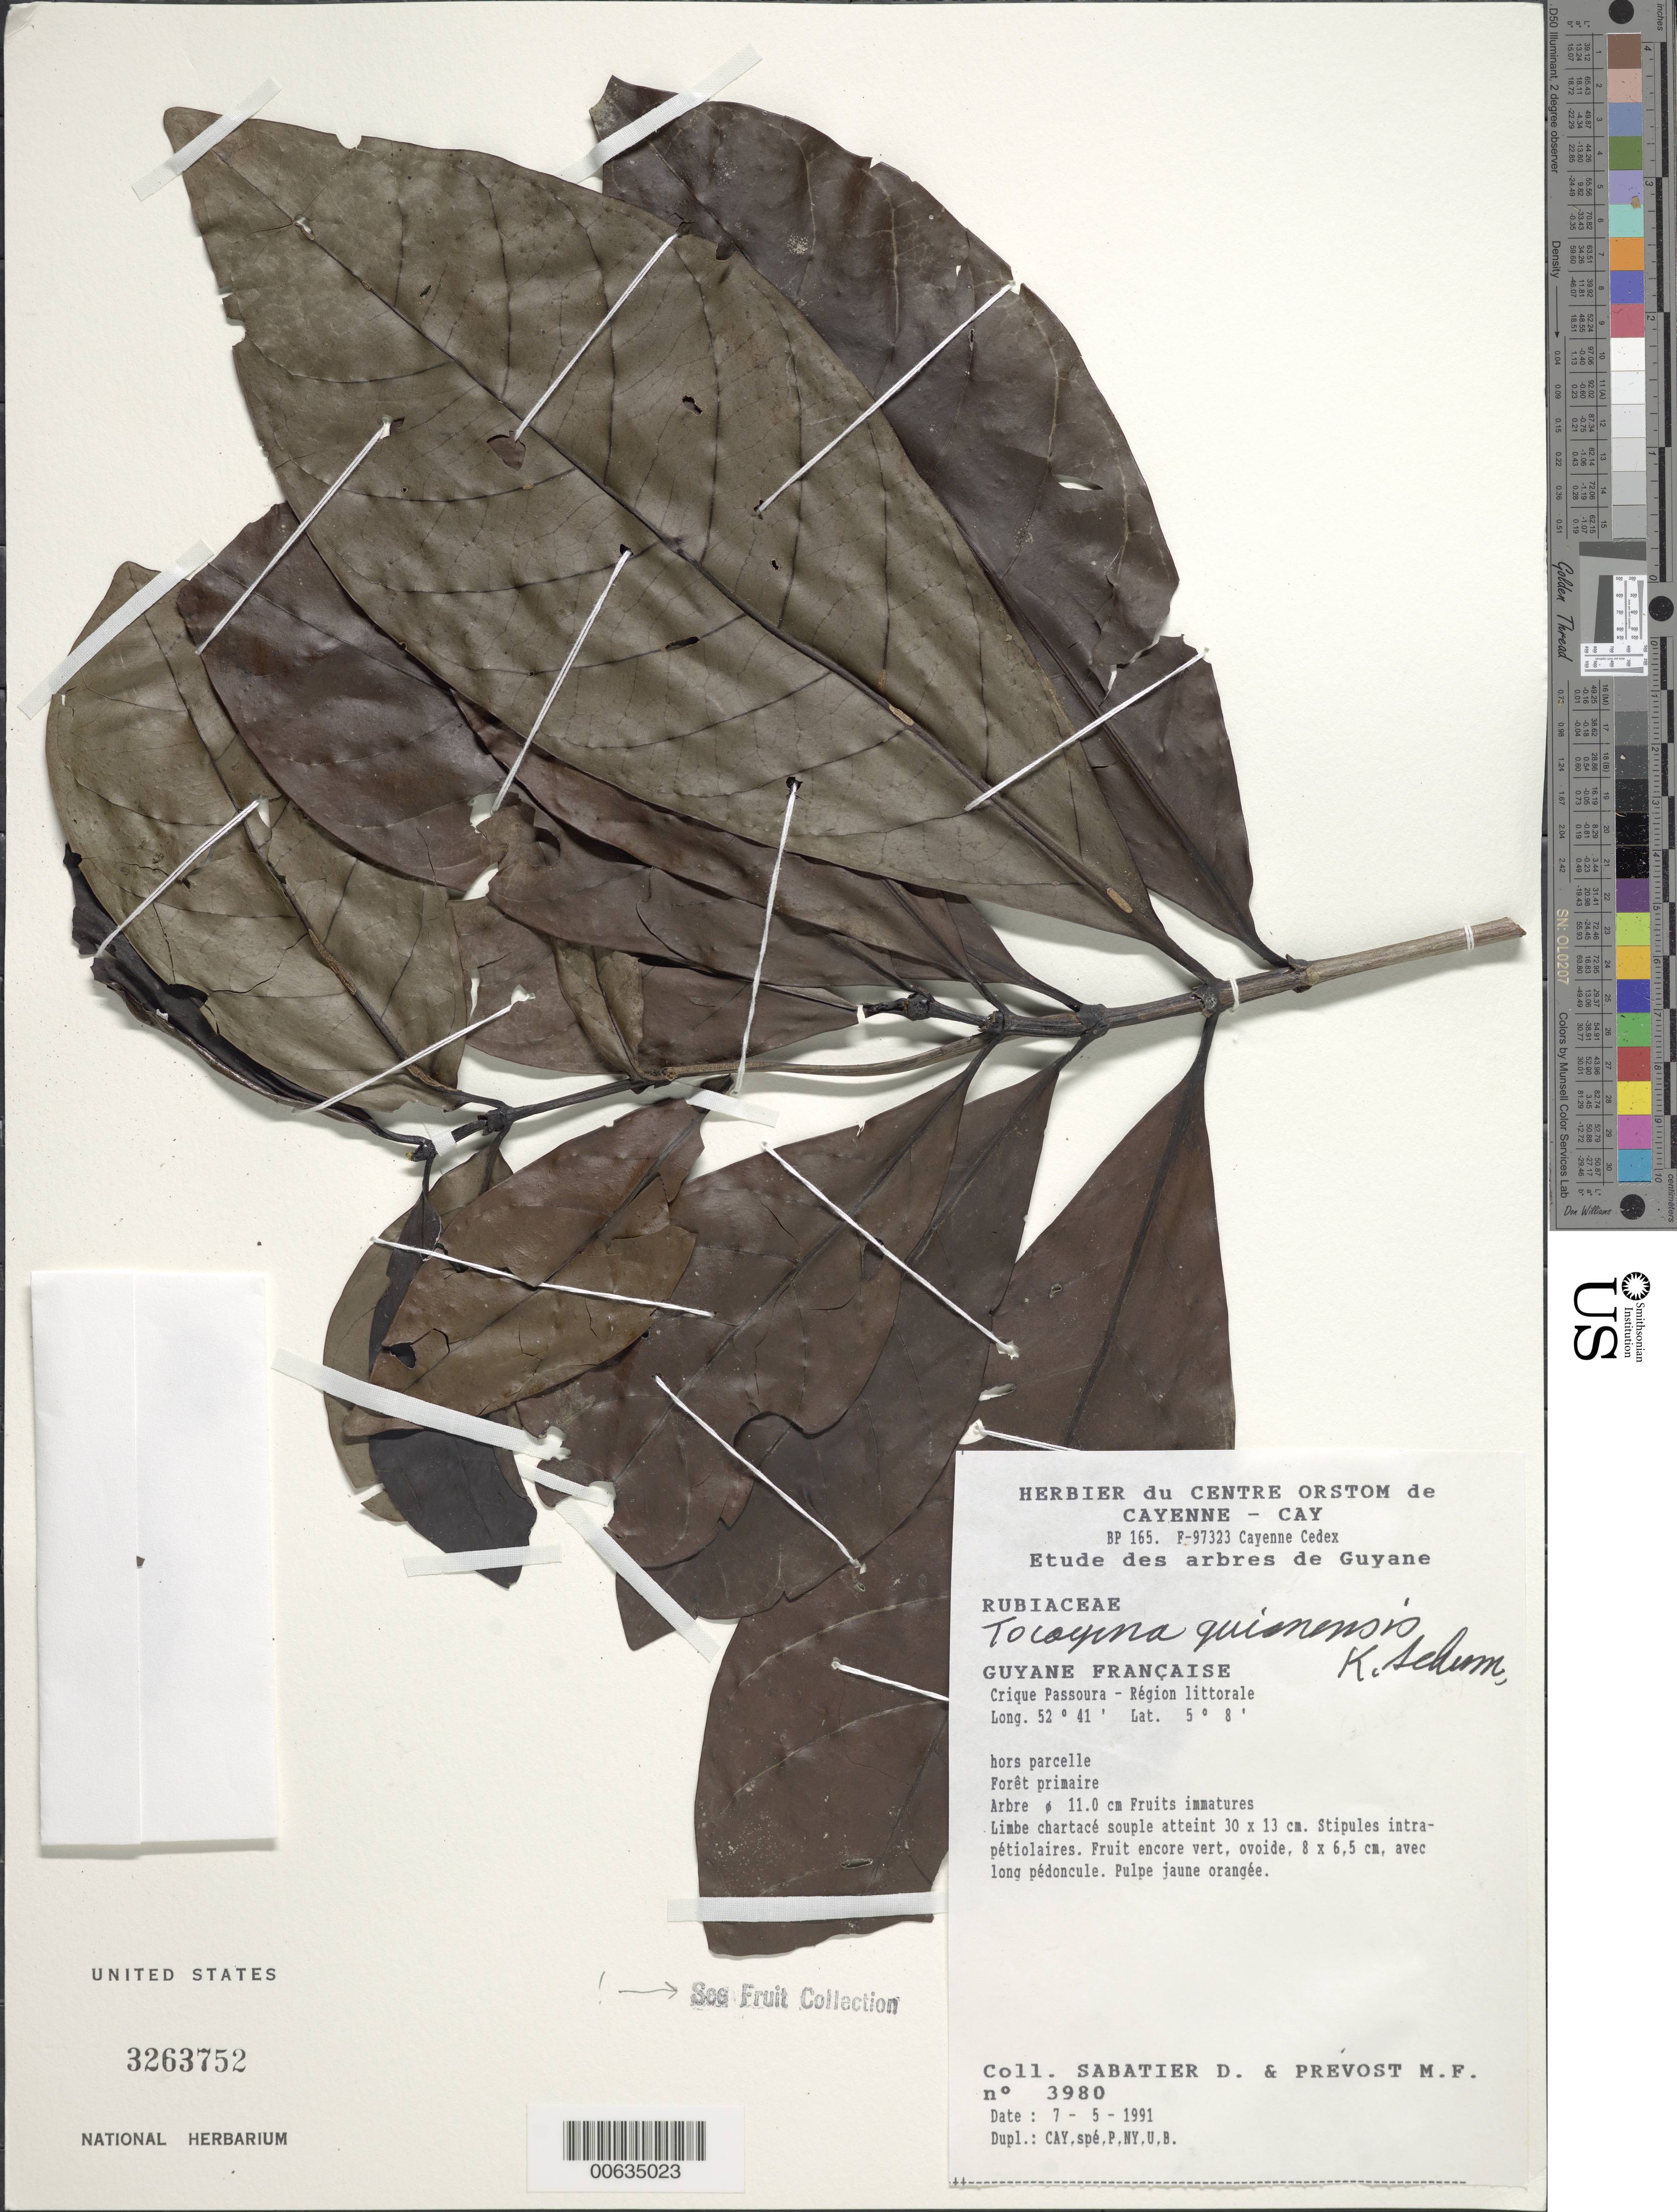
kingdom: Plantae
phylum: Tracheophyta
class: Magnoliopsida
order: Gentianales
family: Rubiaceae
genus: Tocoyena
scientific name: Tocoyena guianensis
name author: K. Schum.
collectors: D. Sabatier & M.-F. Prévost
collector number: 3980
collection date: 1991-05-07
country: French Guiana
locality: Guyane Française, Crique Passoura - Région littorale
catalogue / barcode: US 3263752